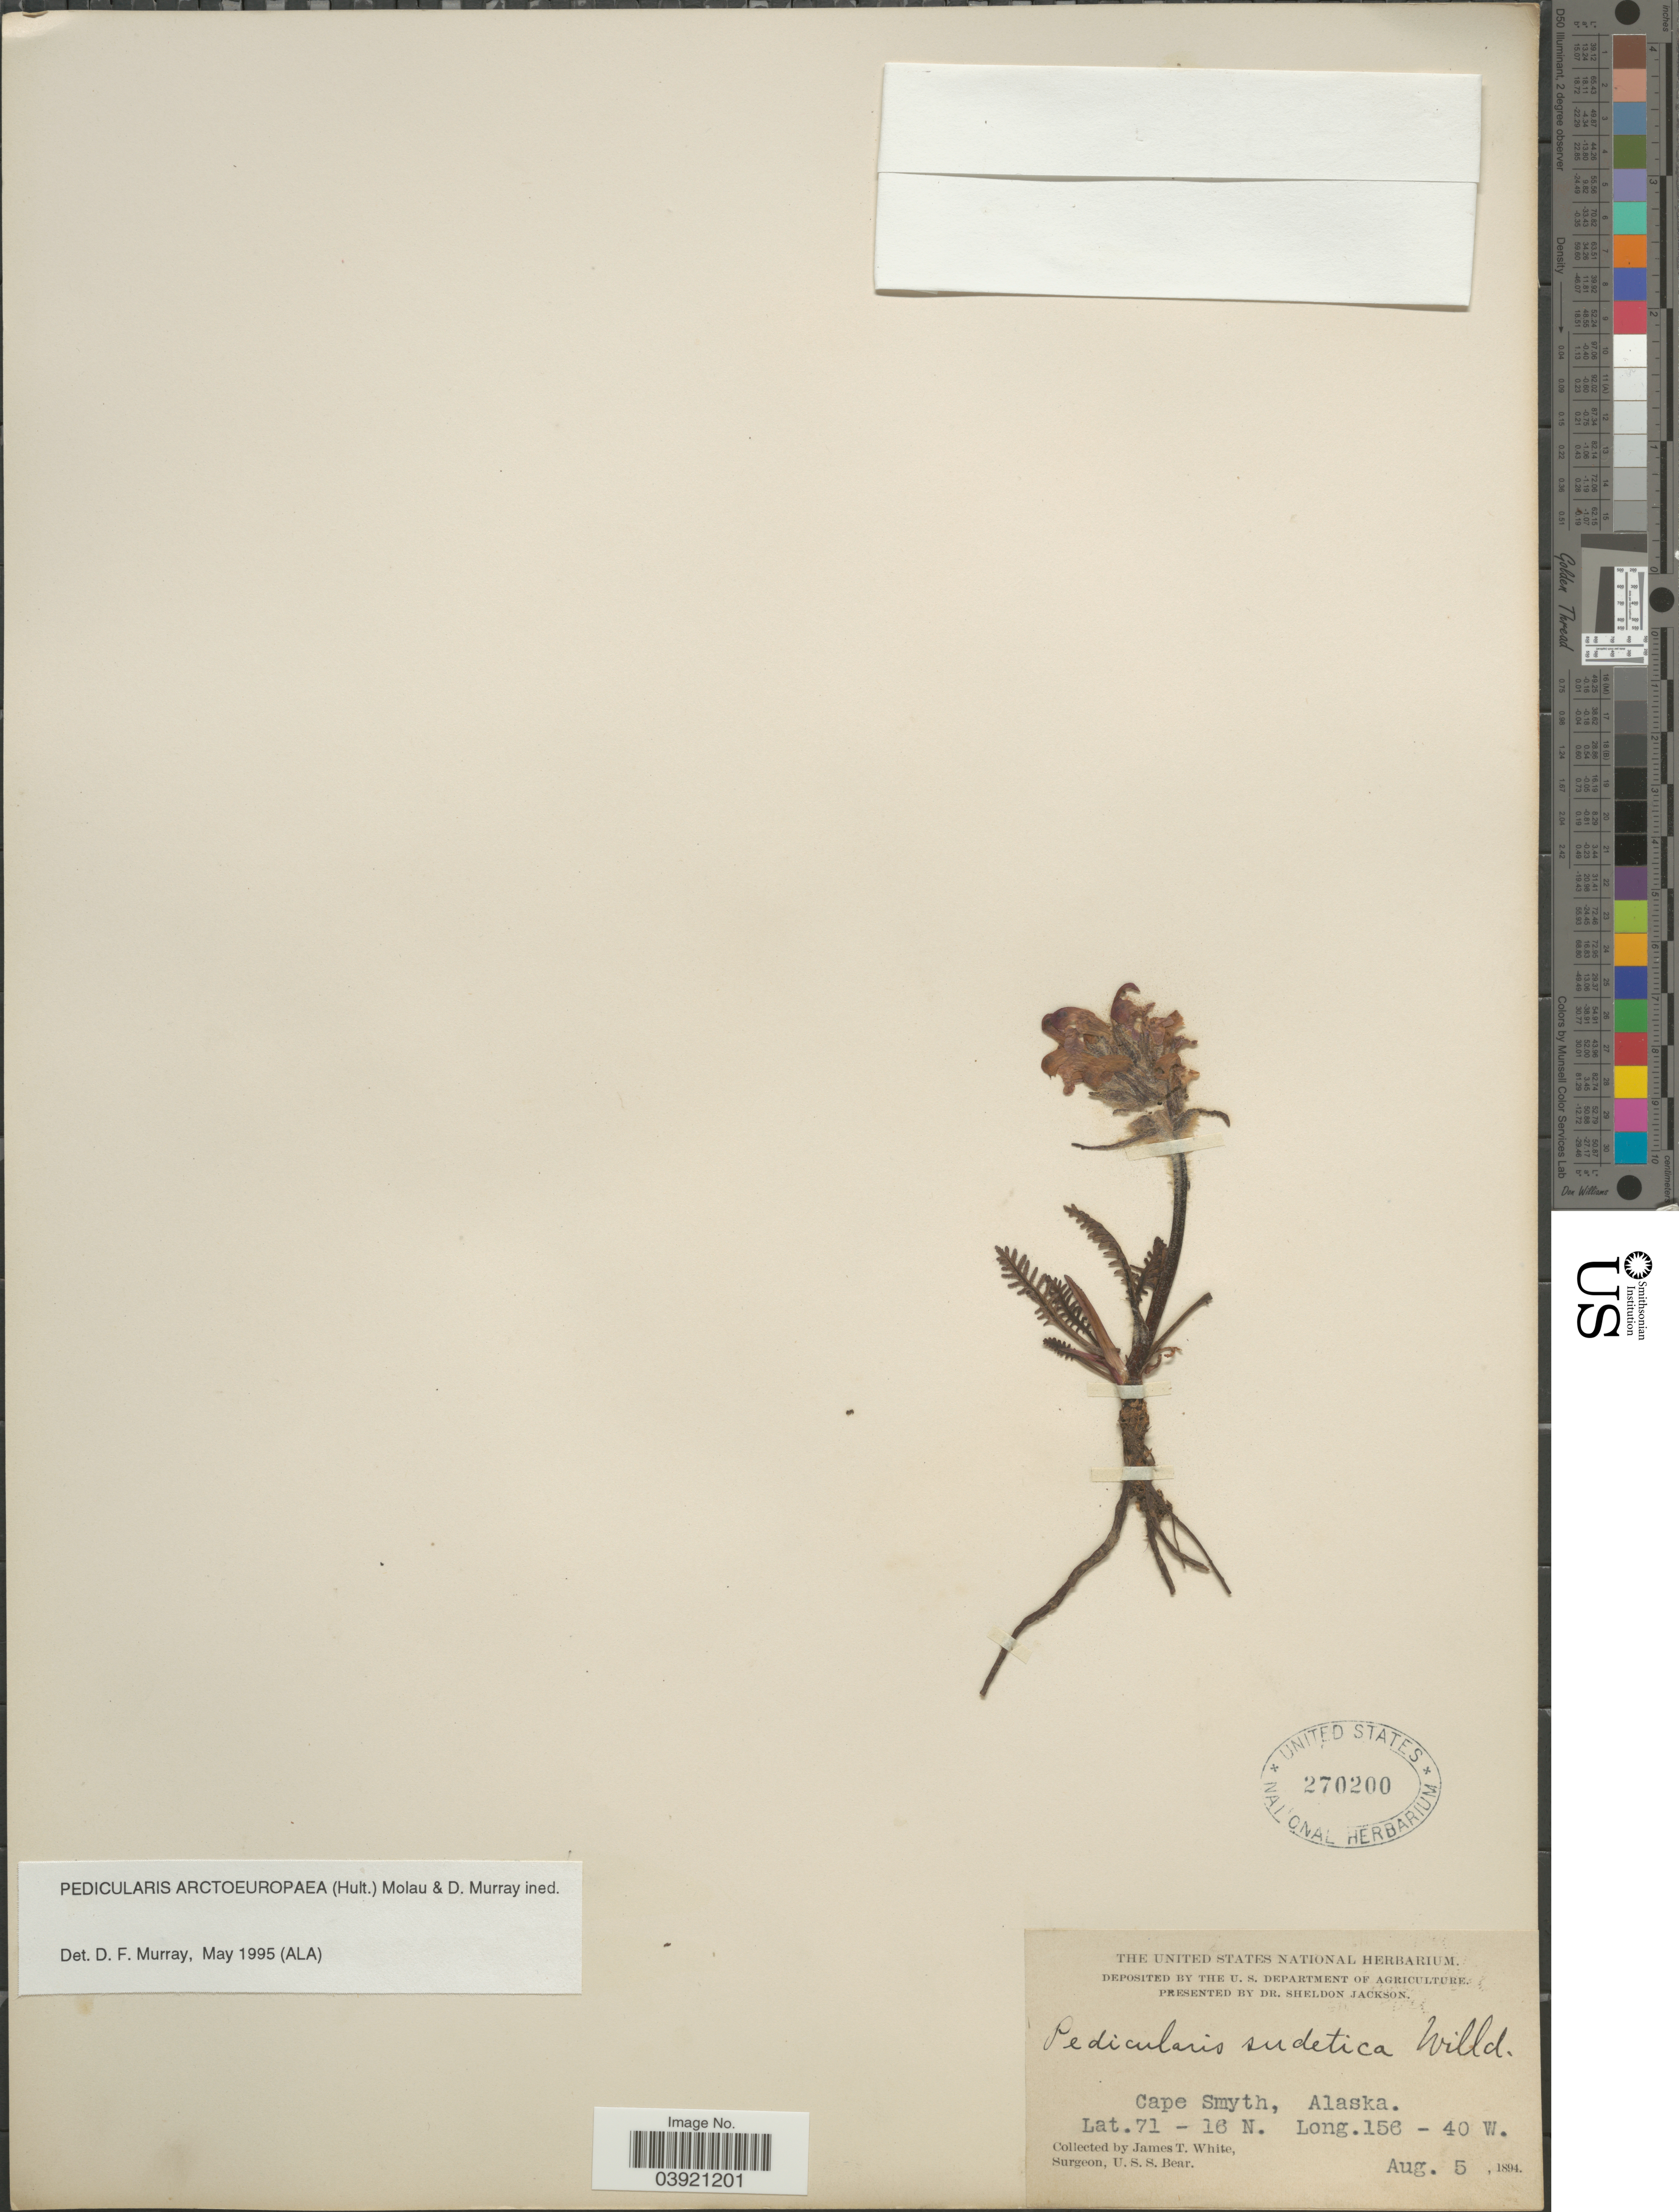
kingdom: Plantae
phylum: Tracheophyta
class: Magnoliopsida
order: Lamiales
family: Orobanchaceae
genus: Pedicularis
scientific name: Pedicularis arctoeuropaea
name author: (Hultén) Molau & D.F. Murray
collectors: J. T. White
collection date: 1894-08-05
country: United States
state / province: Alaska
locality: Cape Smyth.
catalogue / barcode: US 270200